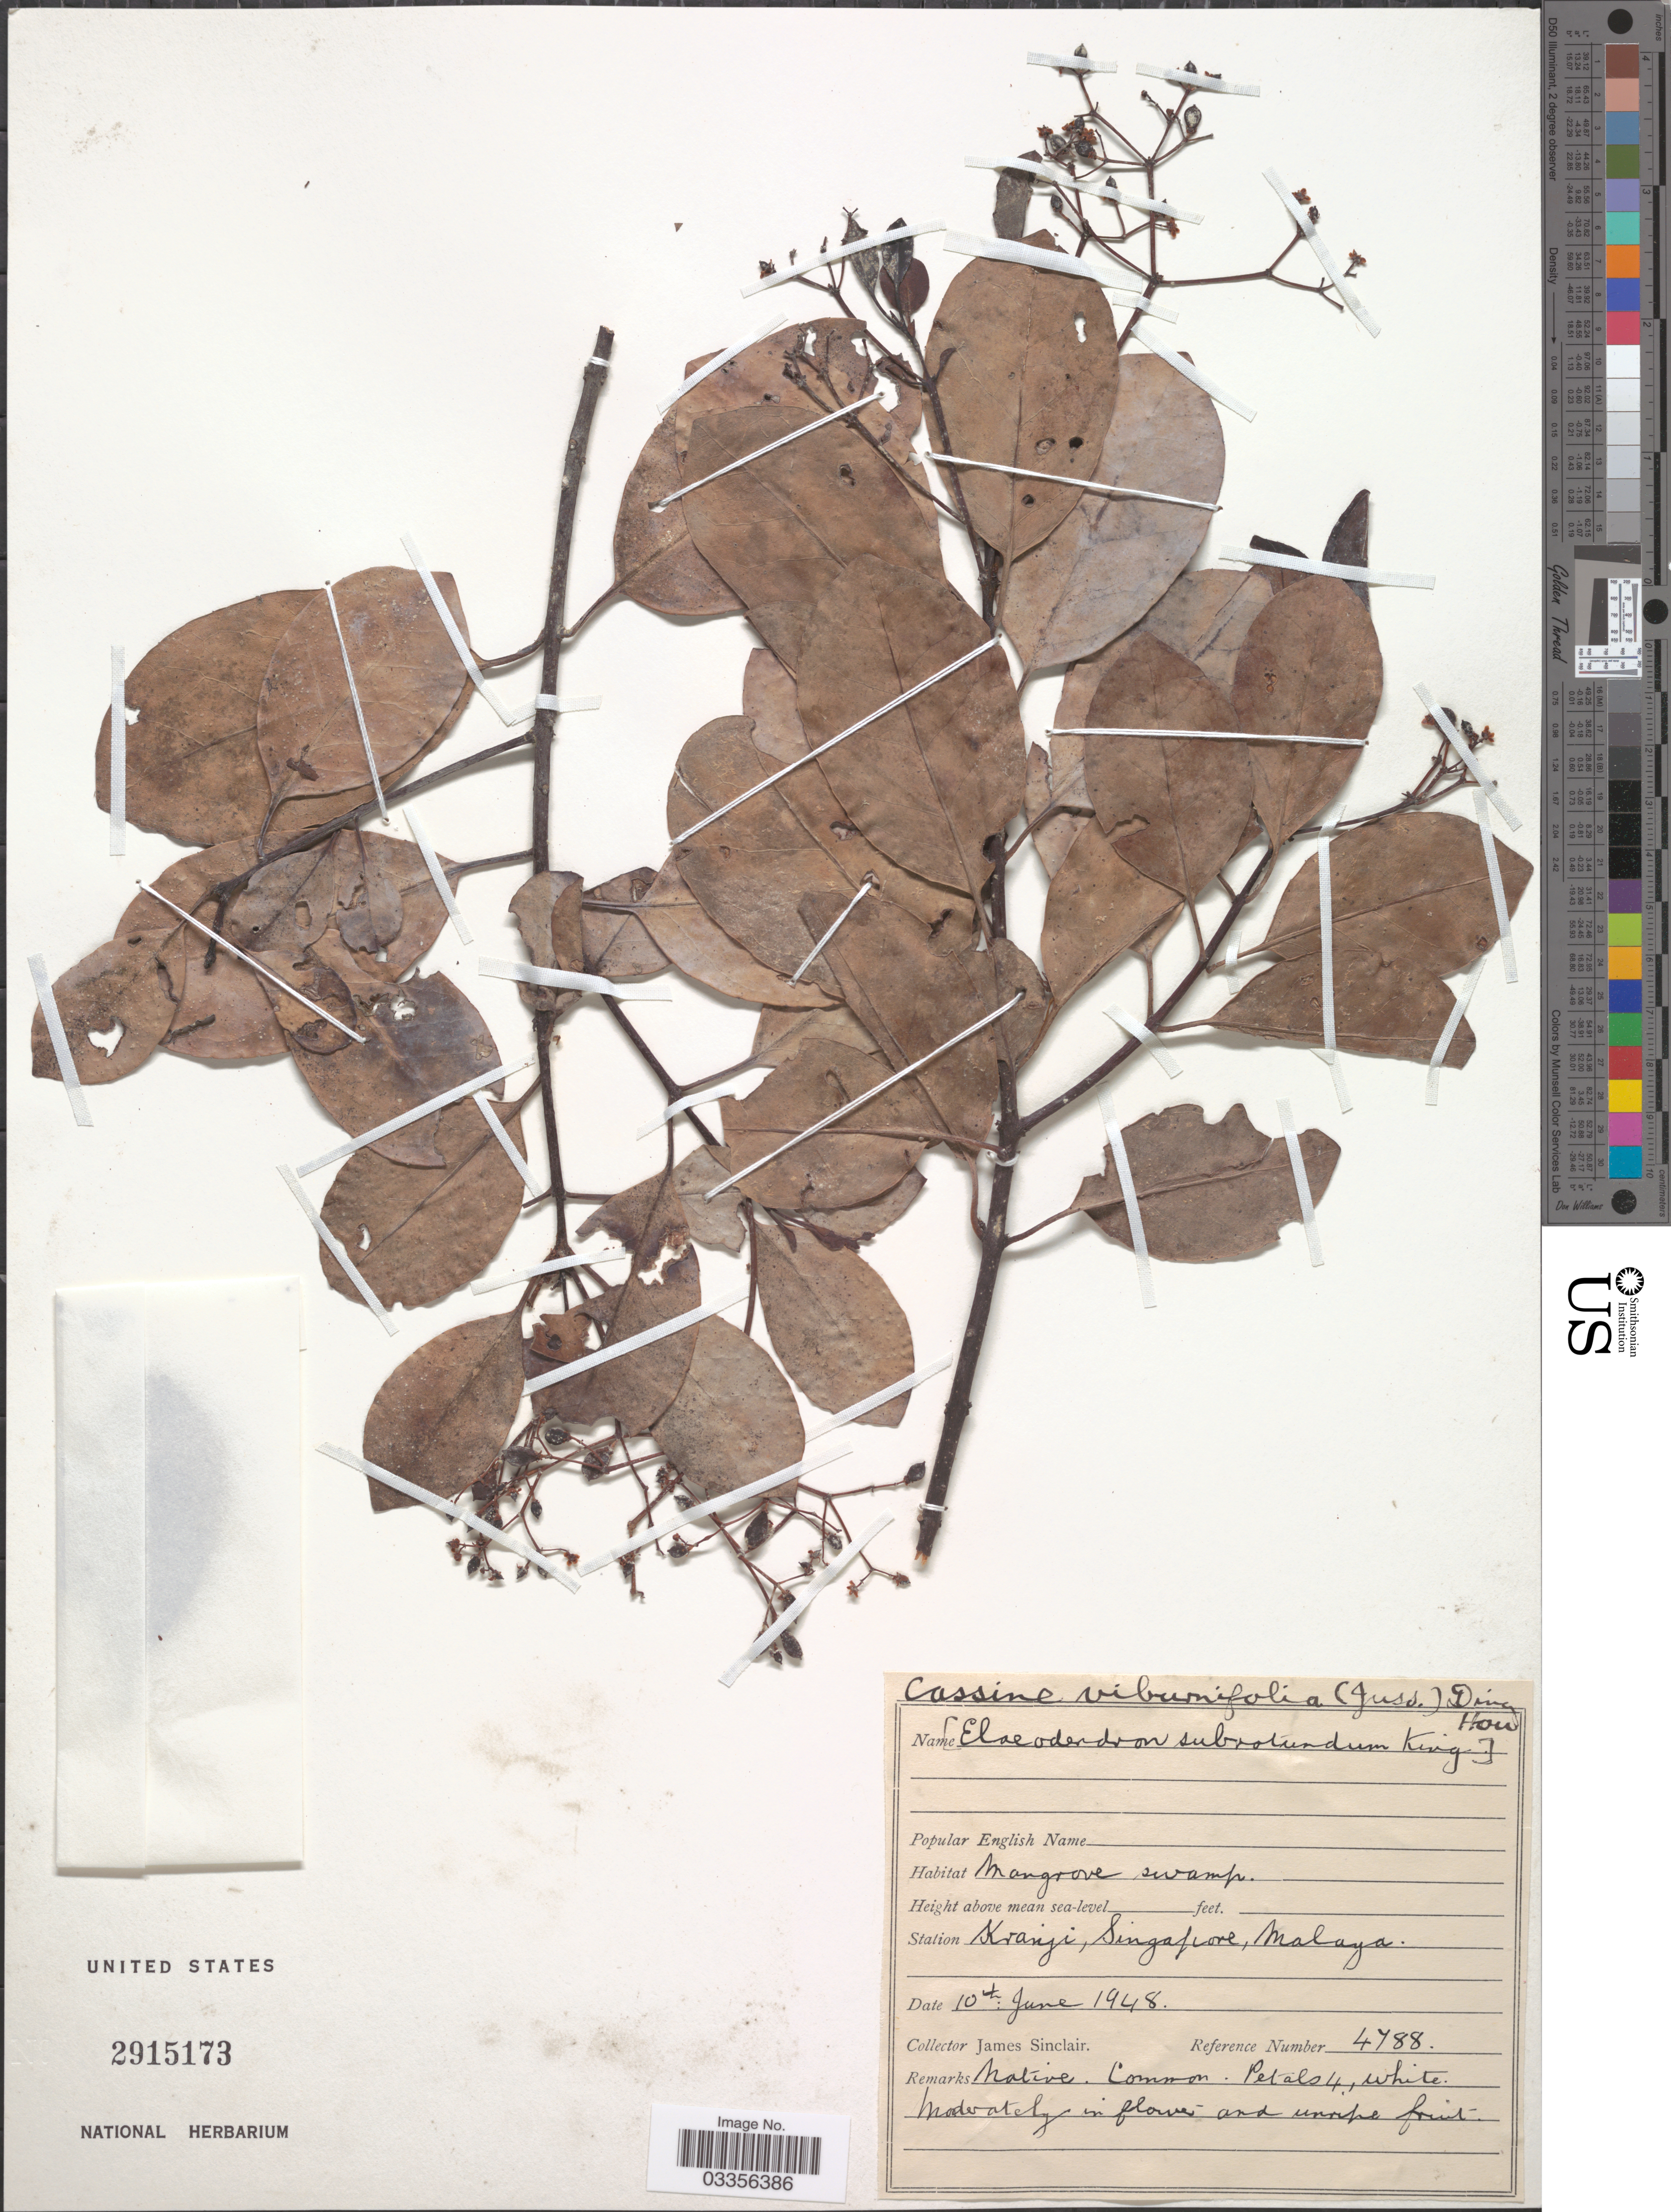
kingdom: Plantae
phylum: Tracheophyta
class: Magnoliopsida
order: Celastrales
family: Celastraceae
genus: Cassine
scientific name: Cassine viburnifolia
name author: (Juss.) Ding Hou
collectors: J. Sinclair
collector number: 4788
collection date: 1948-06-10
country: Singapore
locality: Station Kranji, Malaya.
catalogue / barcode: US 2915173